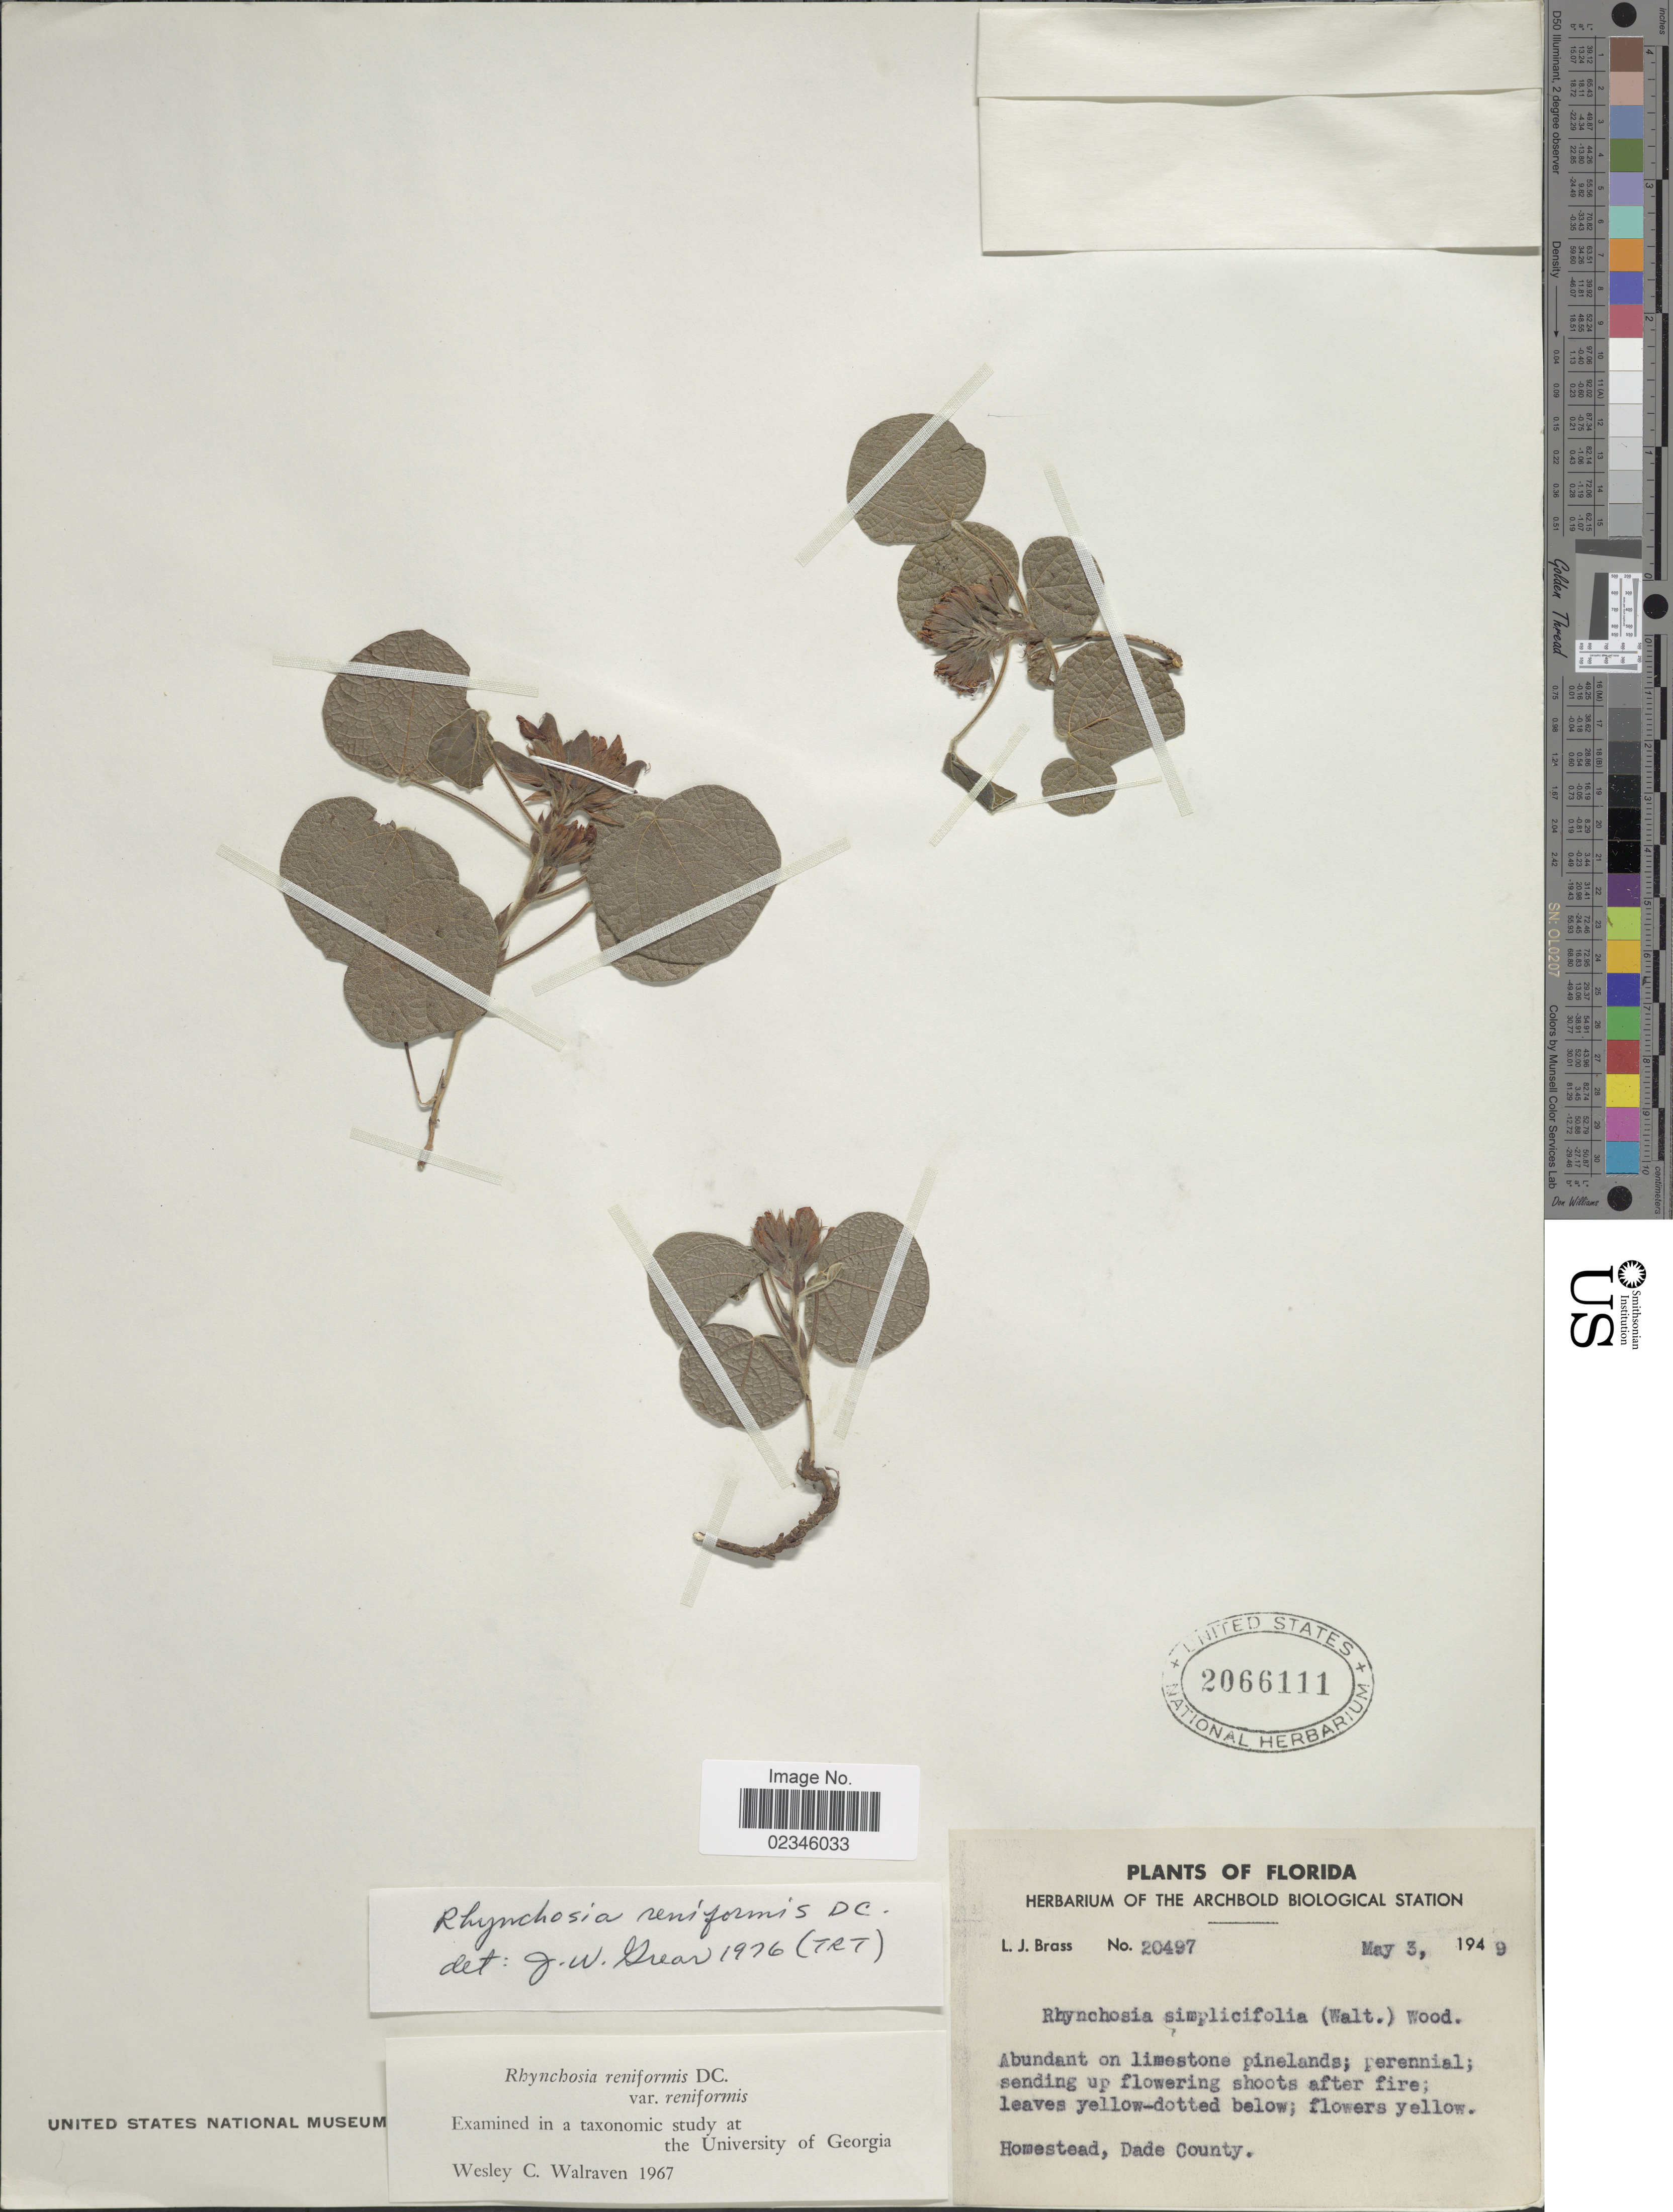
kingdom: Plantae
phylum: Tracheophyta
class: Magnoliopsida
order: Fabales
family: Fabaceae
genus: Rhynchosia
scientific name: Rhynchosia reniformis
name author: DC.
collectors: L. J. Brass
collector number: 20497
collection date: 1949-05-03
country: United States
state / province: Florida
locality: Abundant on limetone pinelands; Homestead, Dade County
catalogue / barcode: US 2066111